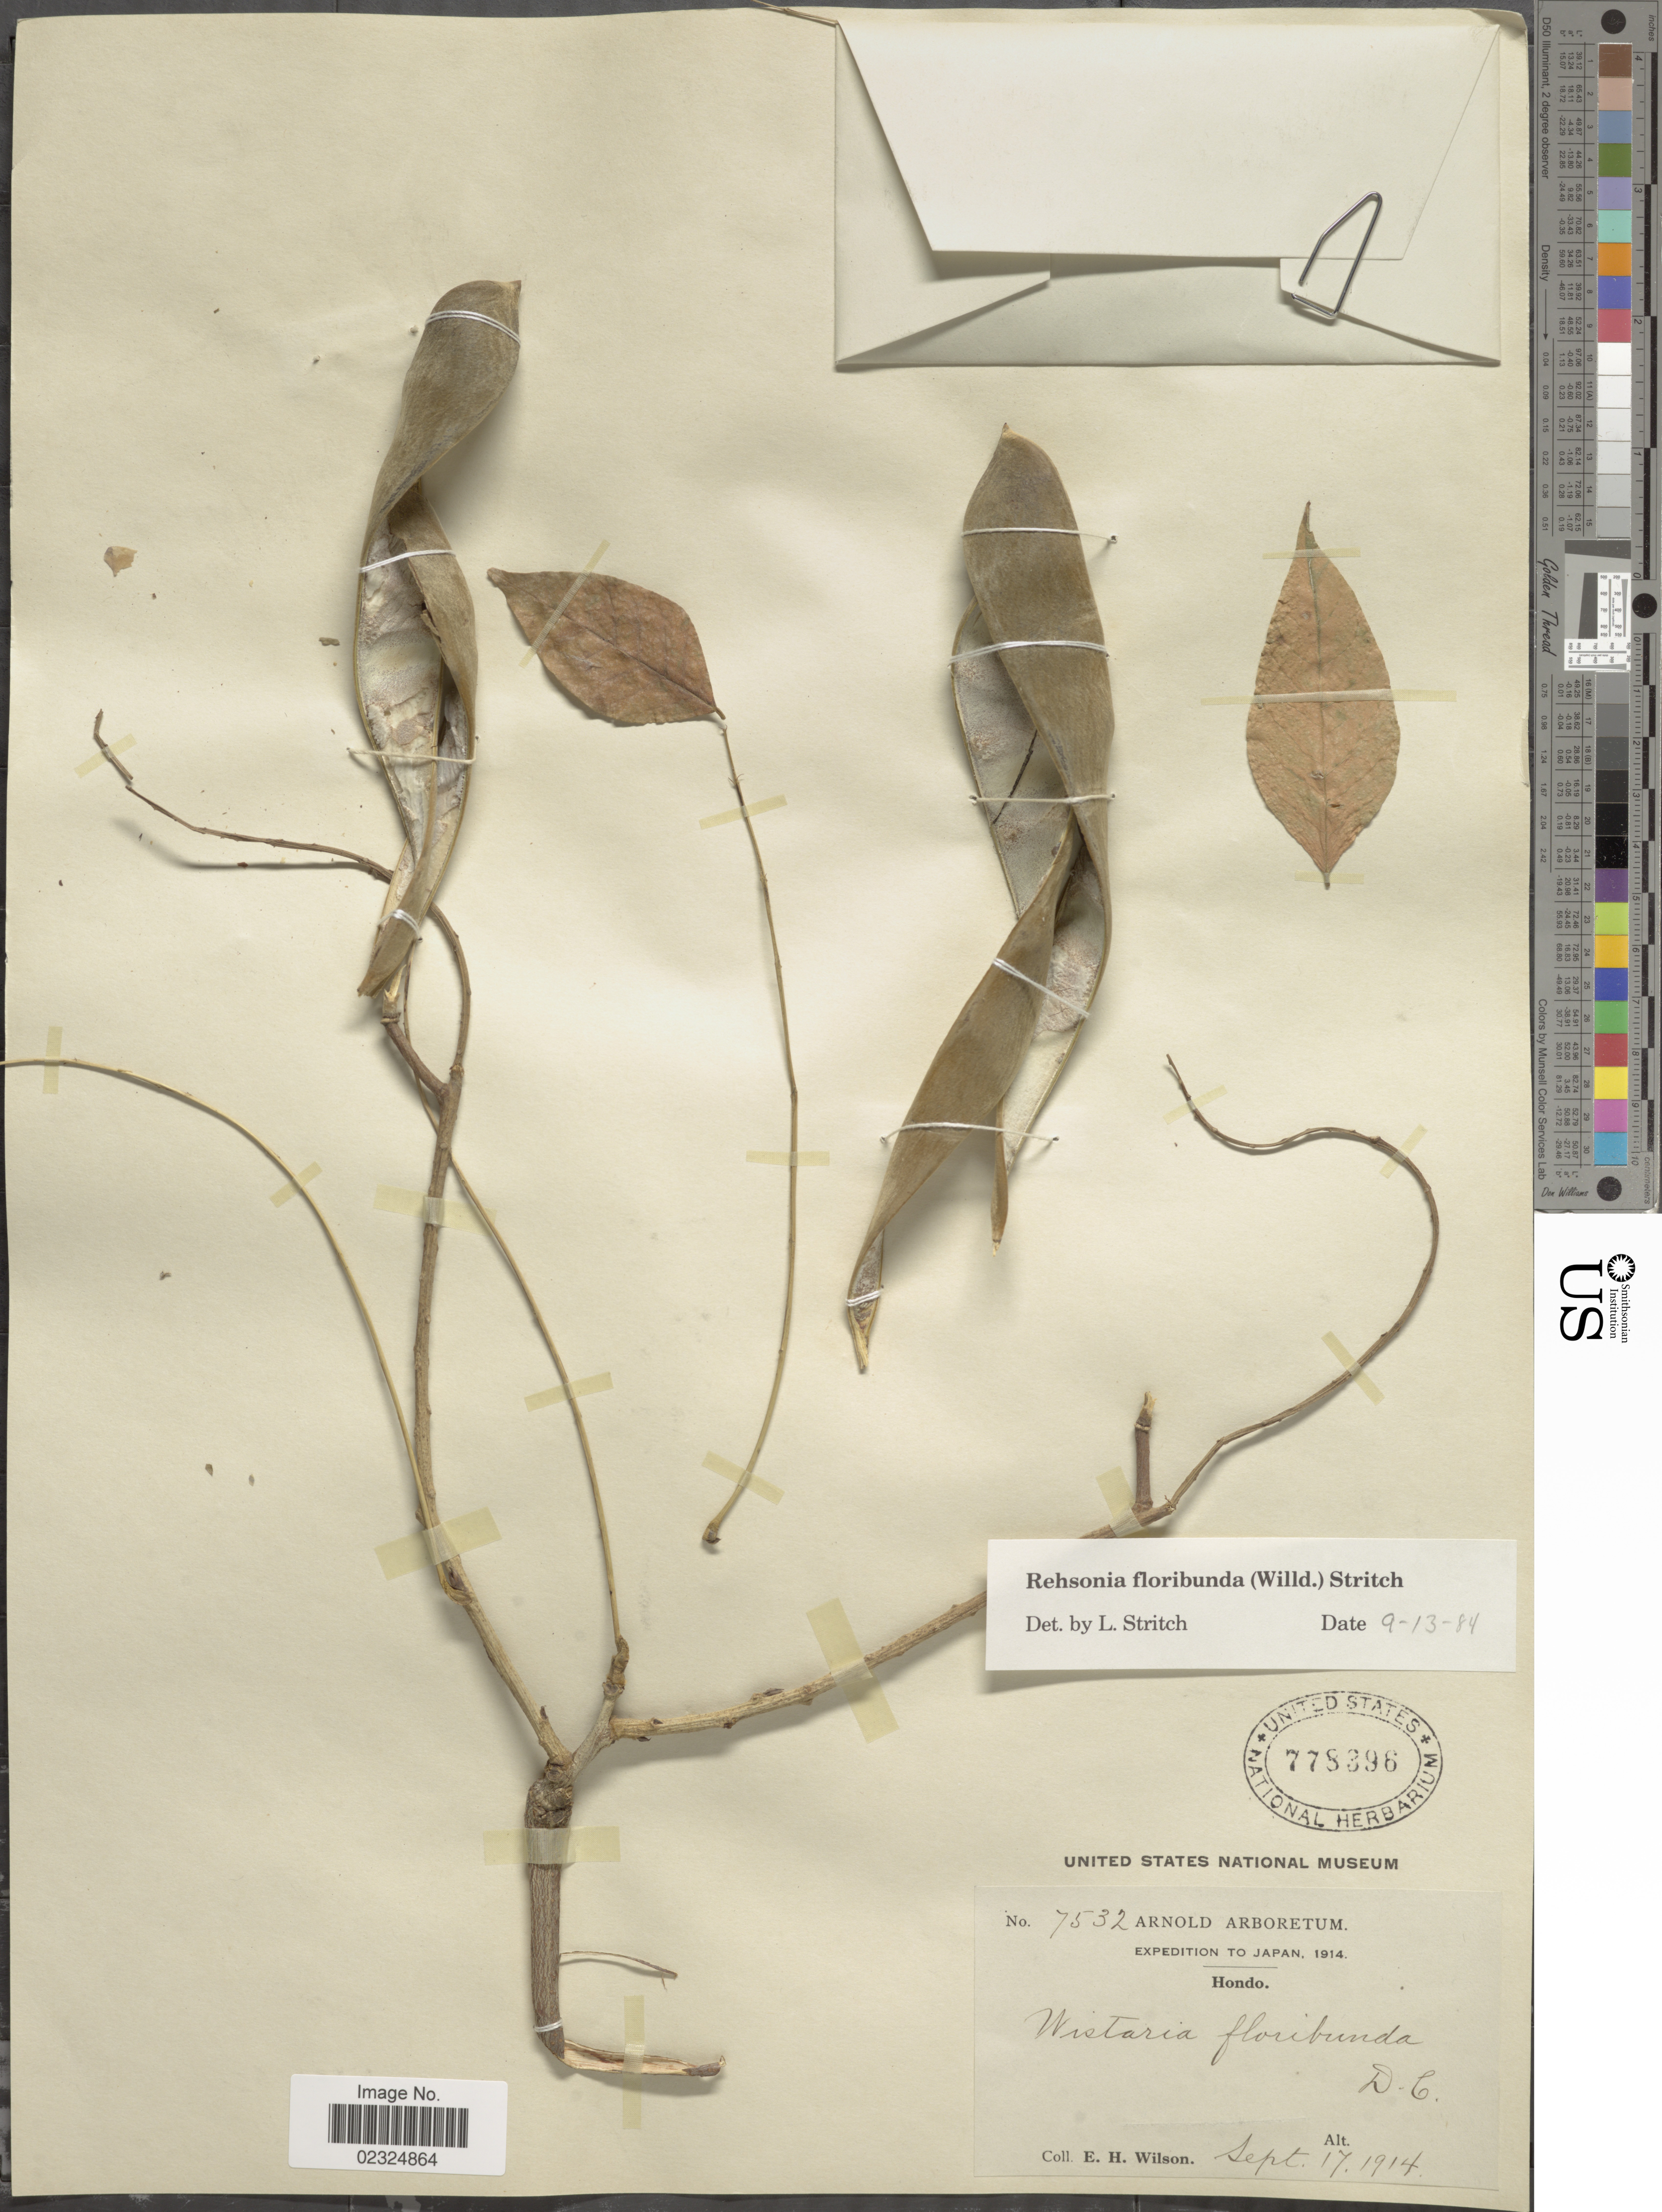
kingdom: Plantae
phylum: Tracheophyta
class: Magnoliopsida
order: Fabales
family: Fabaceae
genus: Wisteria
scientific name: Wisteria floribunda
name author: (Willd.) DC.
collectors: E. Wilson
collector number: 7532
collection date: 1914-09-17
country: Japan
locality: Hondo.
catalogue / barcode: US 778896